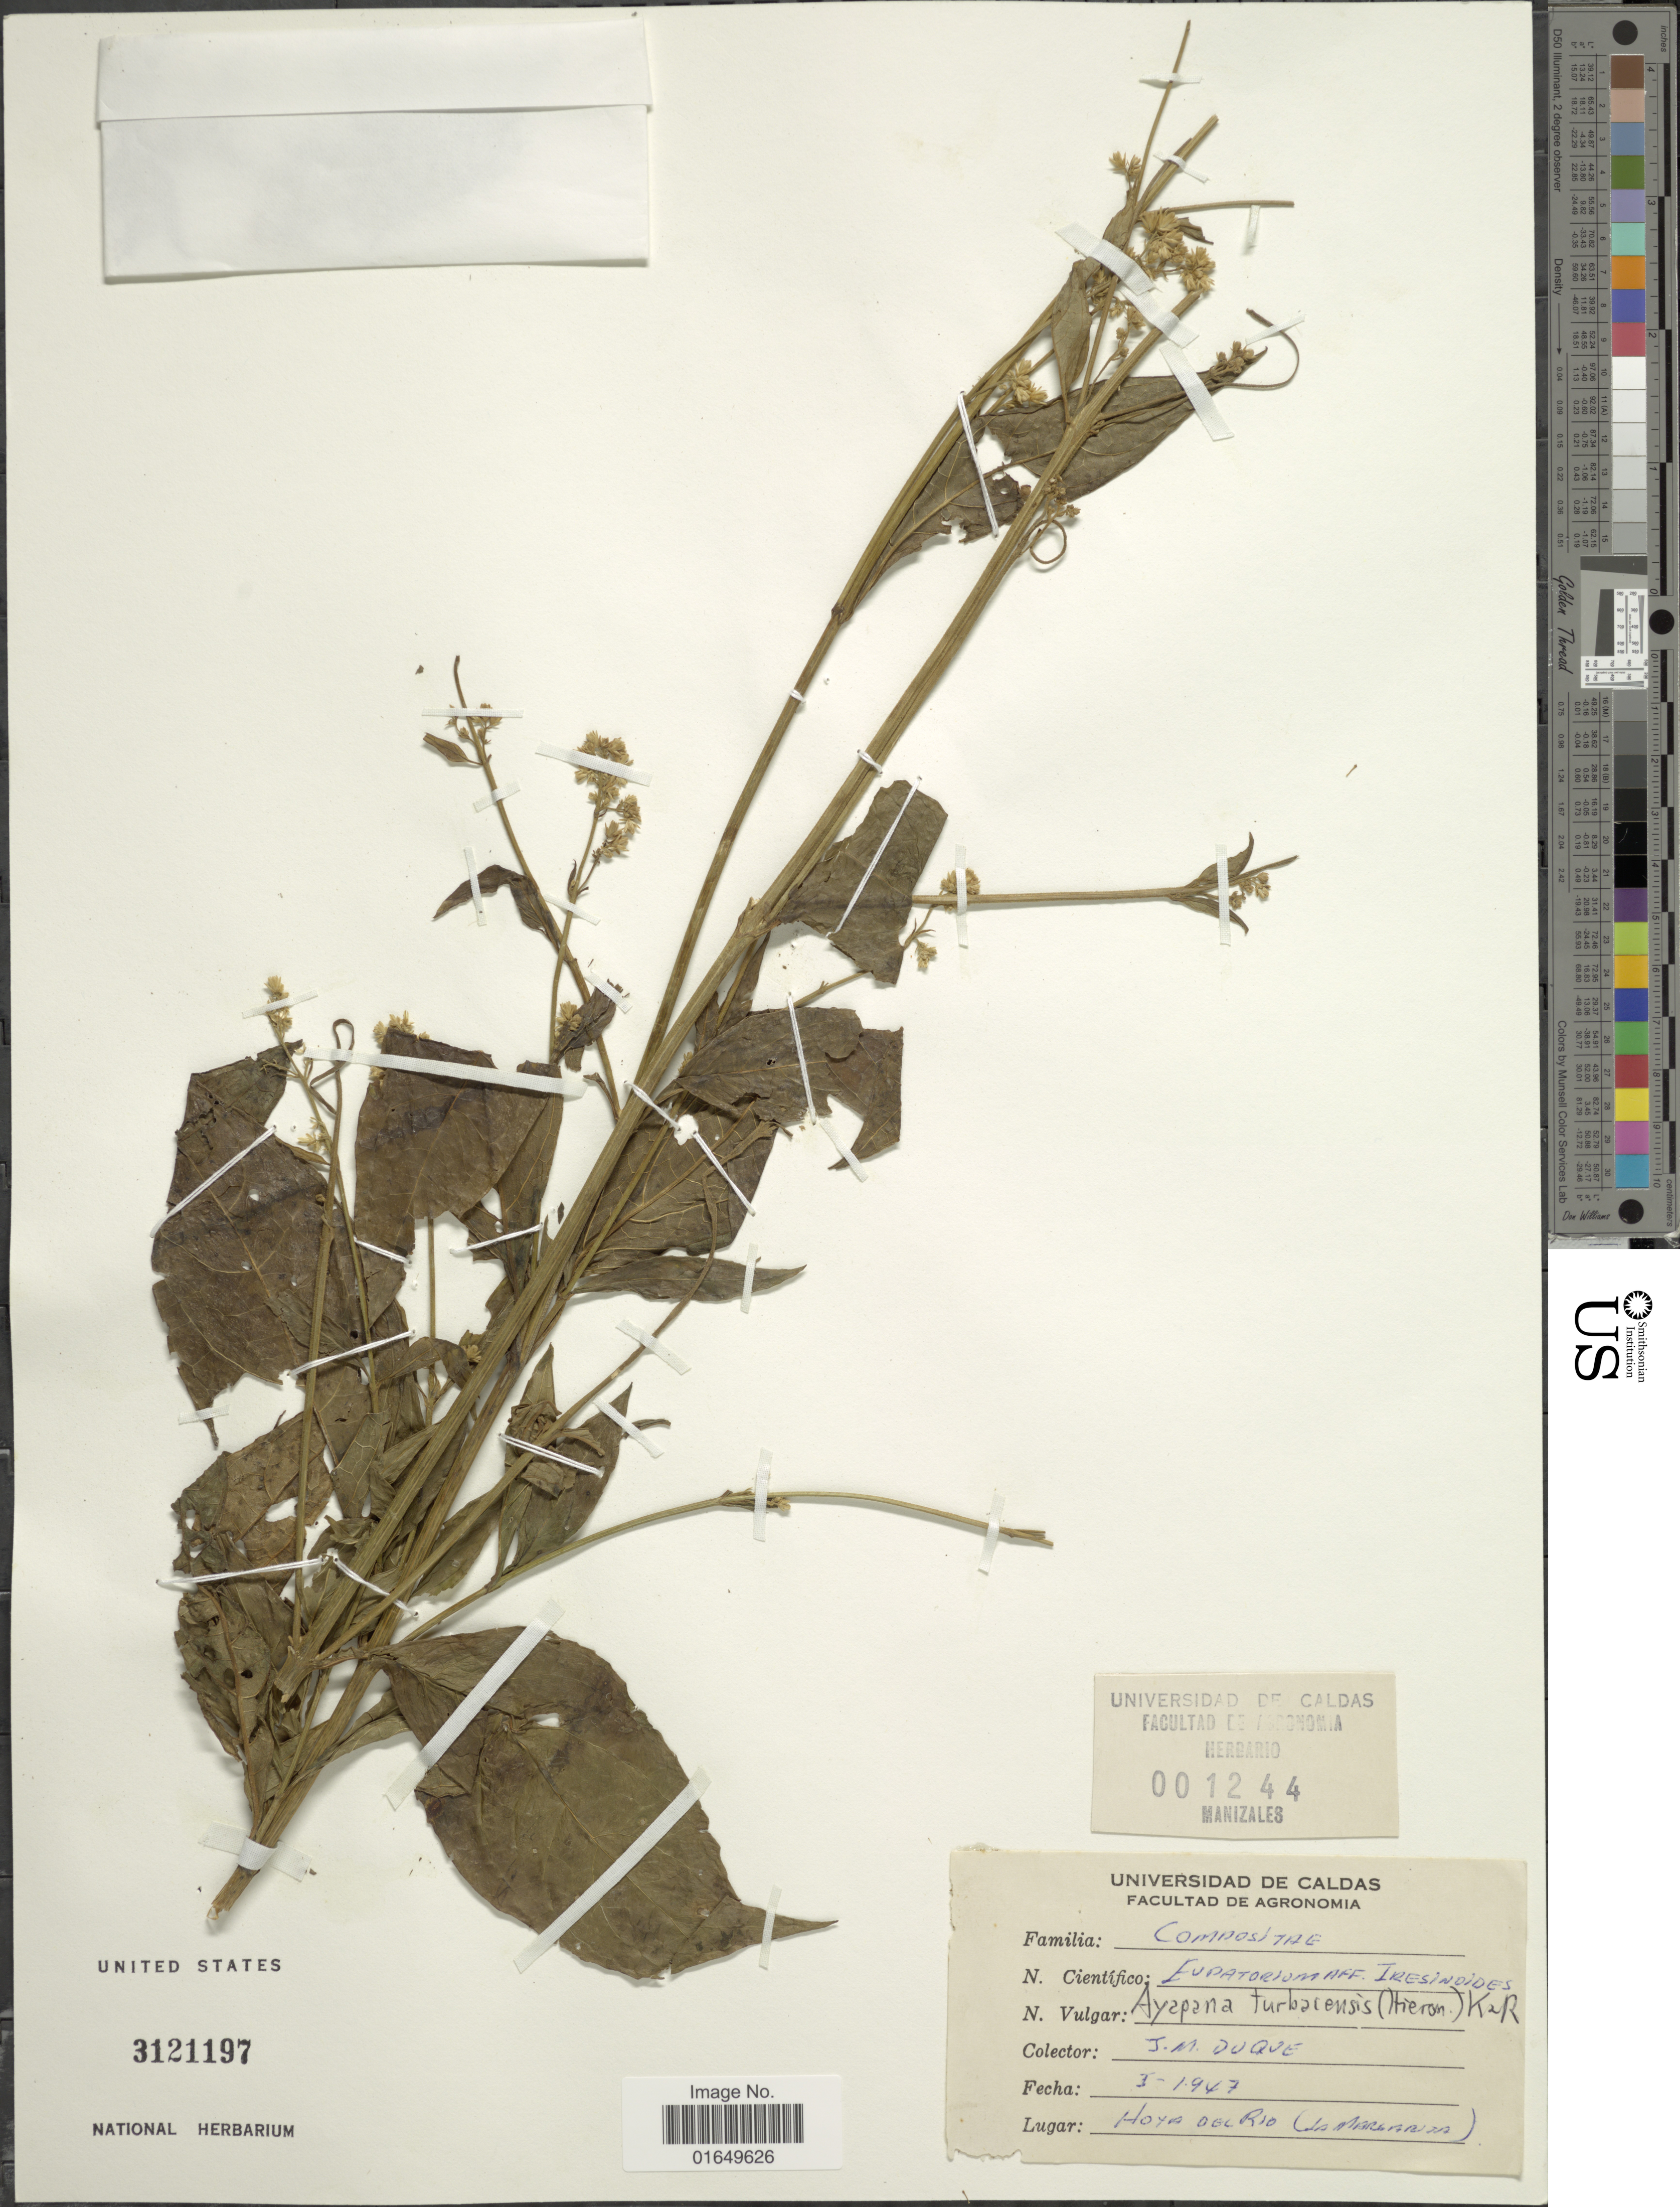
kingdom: Plantae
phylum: Tracheophyta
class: Magnoliopsida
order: Asterales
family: Asteraceae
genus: Ayapana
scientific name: Ayapana turbacensis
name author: (Hieron.) R.M. King & H. Rob.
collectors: J. Duque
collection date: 1947-01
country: Colombia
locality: Hoya del Rio (La Maranrita)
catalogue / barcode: US 3121197